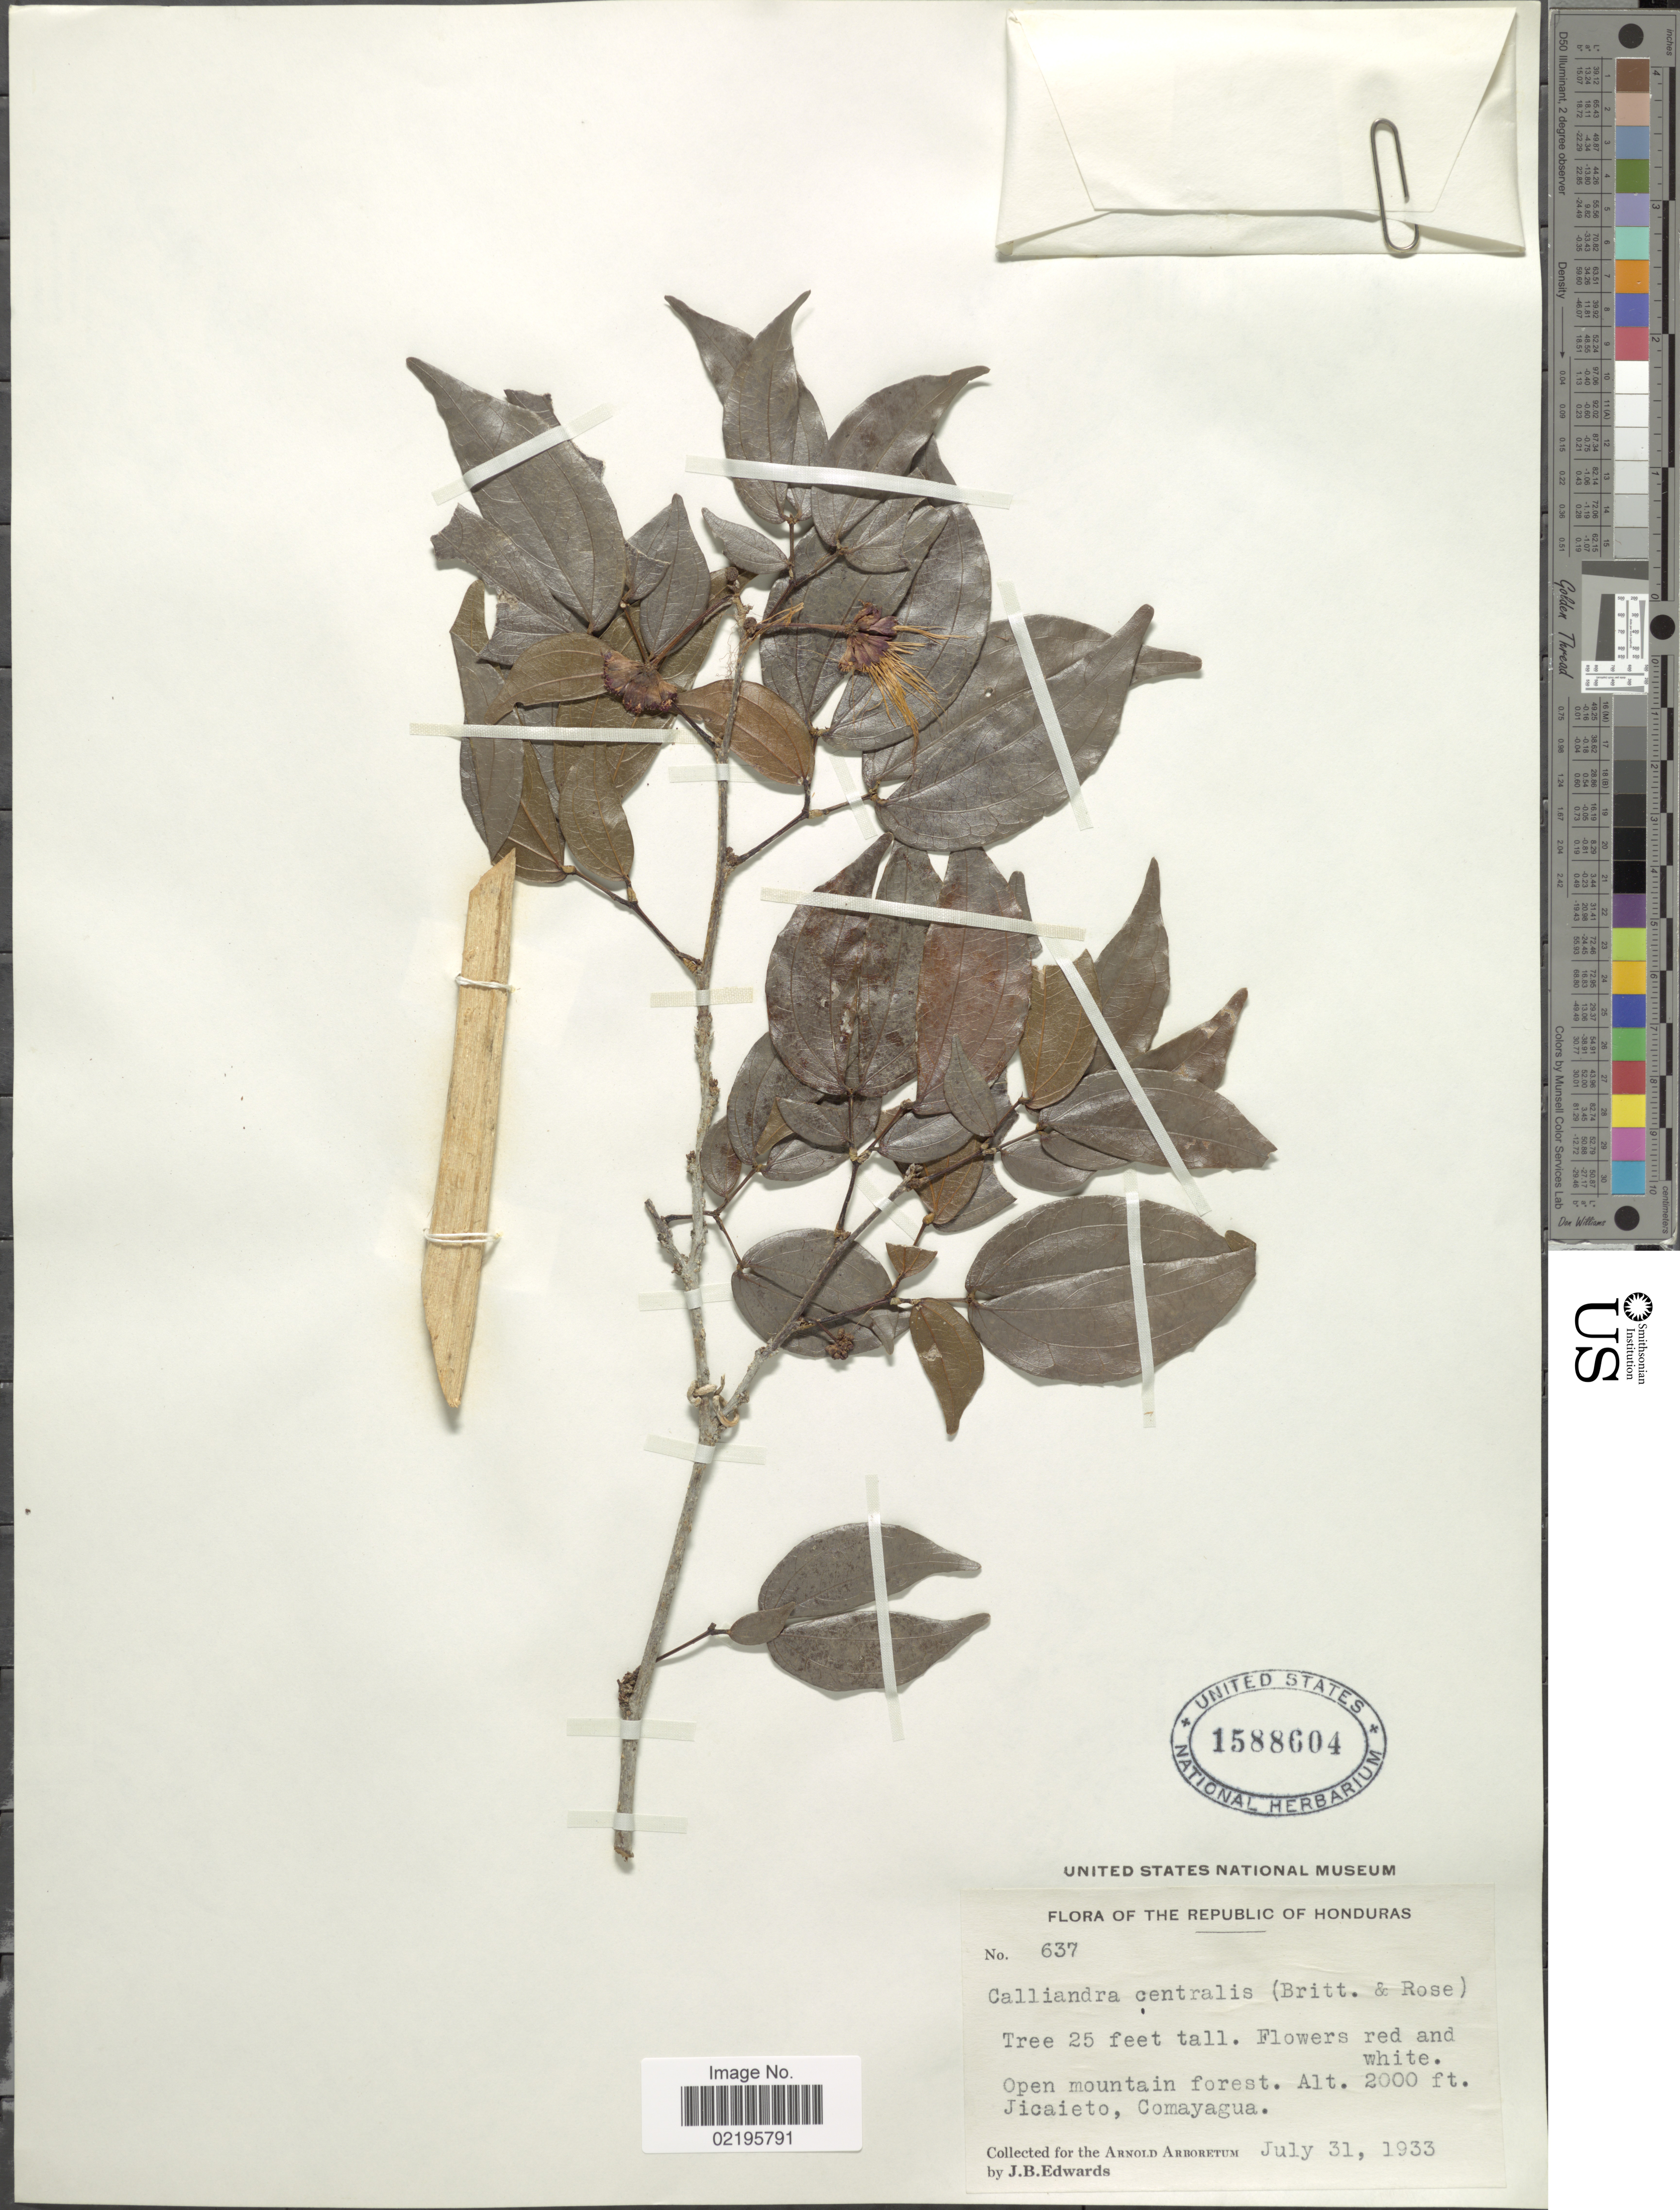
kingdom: Plantae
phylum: Tracheophyta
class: Magnoliopsida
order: Fabales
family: Fabaceae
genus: Calliandra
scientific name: Calliandra centralis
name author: Standl.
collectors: J. B. Edwards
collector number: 637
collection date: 1933-07-31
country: Honduras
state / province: Comayagua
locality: Jicaieto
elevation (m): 610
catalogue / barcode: US 1588604